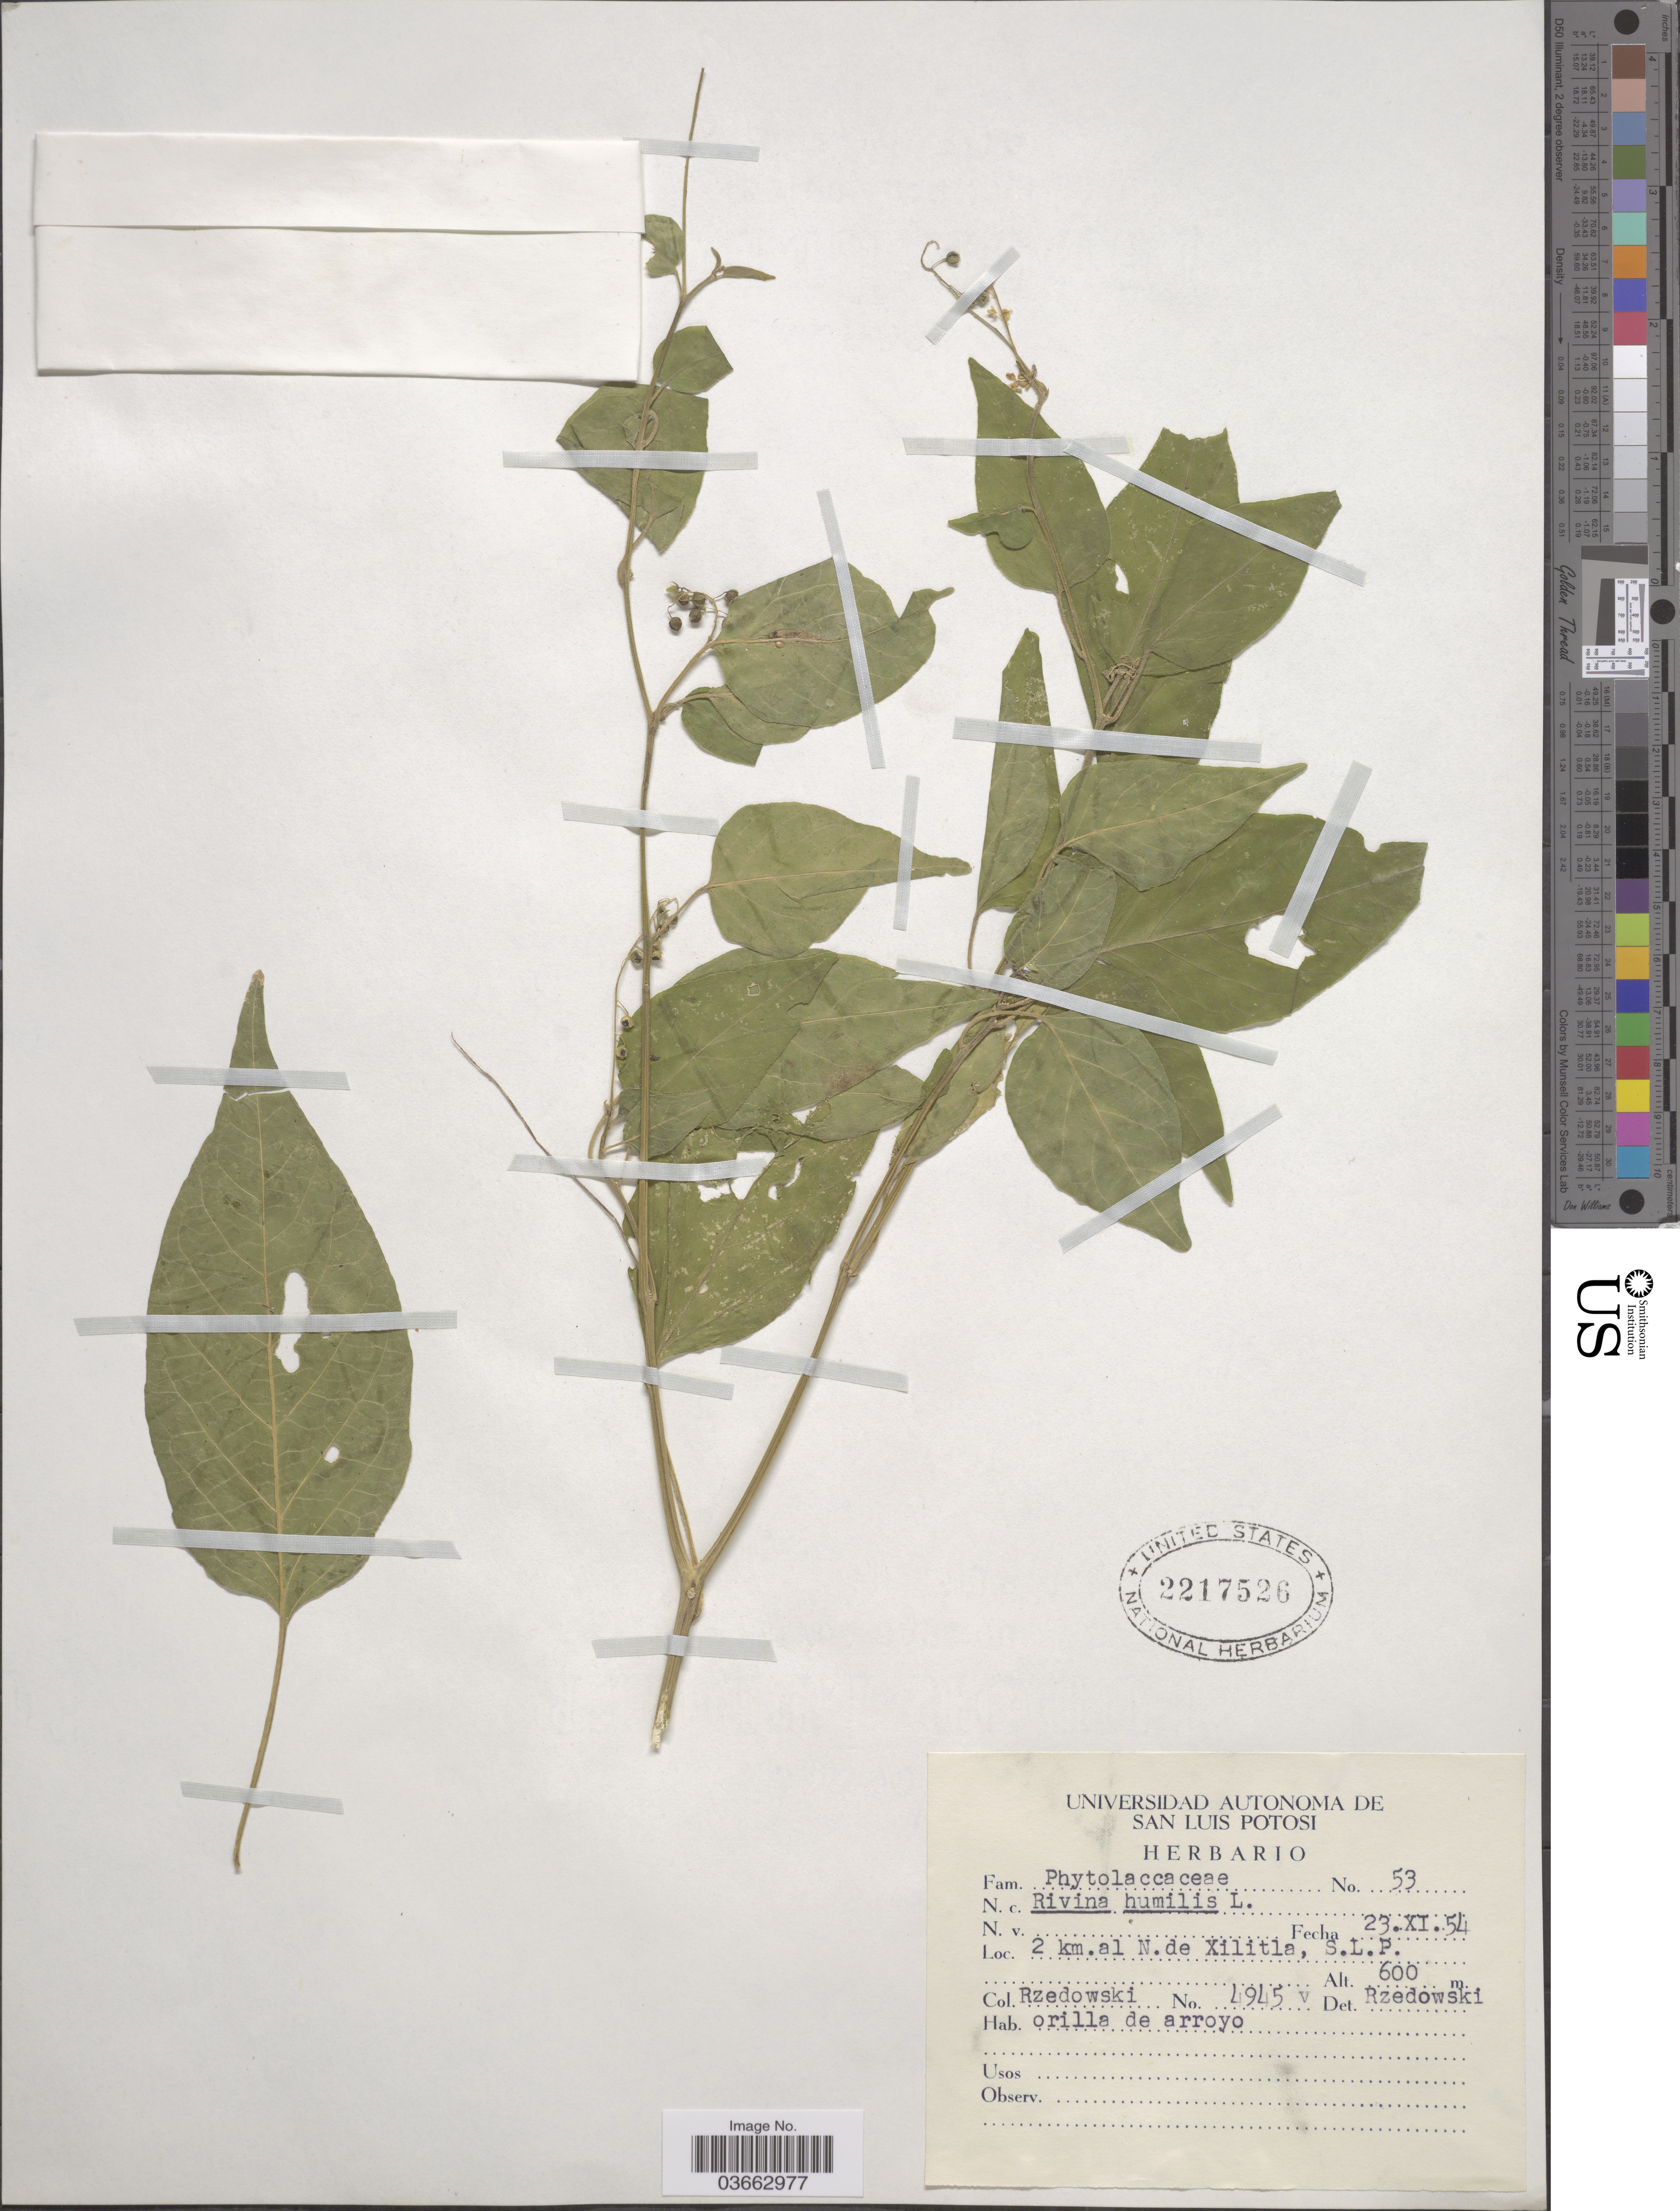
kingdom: Plantae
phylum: Tracheophyta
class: Magnoliopsida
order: Caryophyllales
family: Phytolaccaceae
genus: Rivina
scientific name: Rivina humilis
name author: L.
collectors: Rzedowski, --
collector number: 4945v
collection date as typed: Transcribed d/m/y: 23/11/54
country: Mexico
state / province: San Luis Potosí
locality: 2 km. al N. de Xilitla.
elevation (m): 600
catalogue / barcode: US 2217526